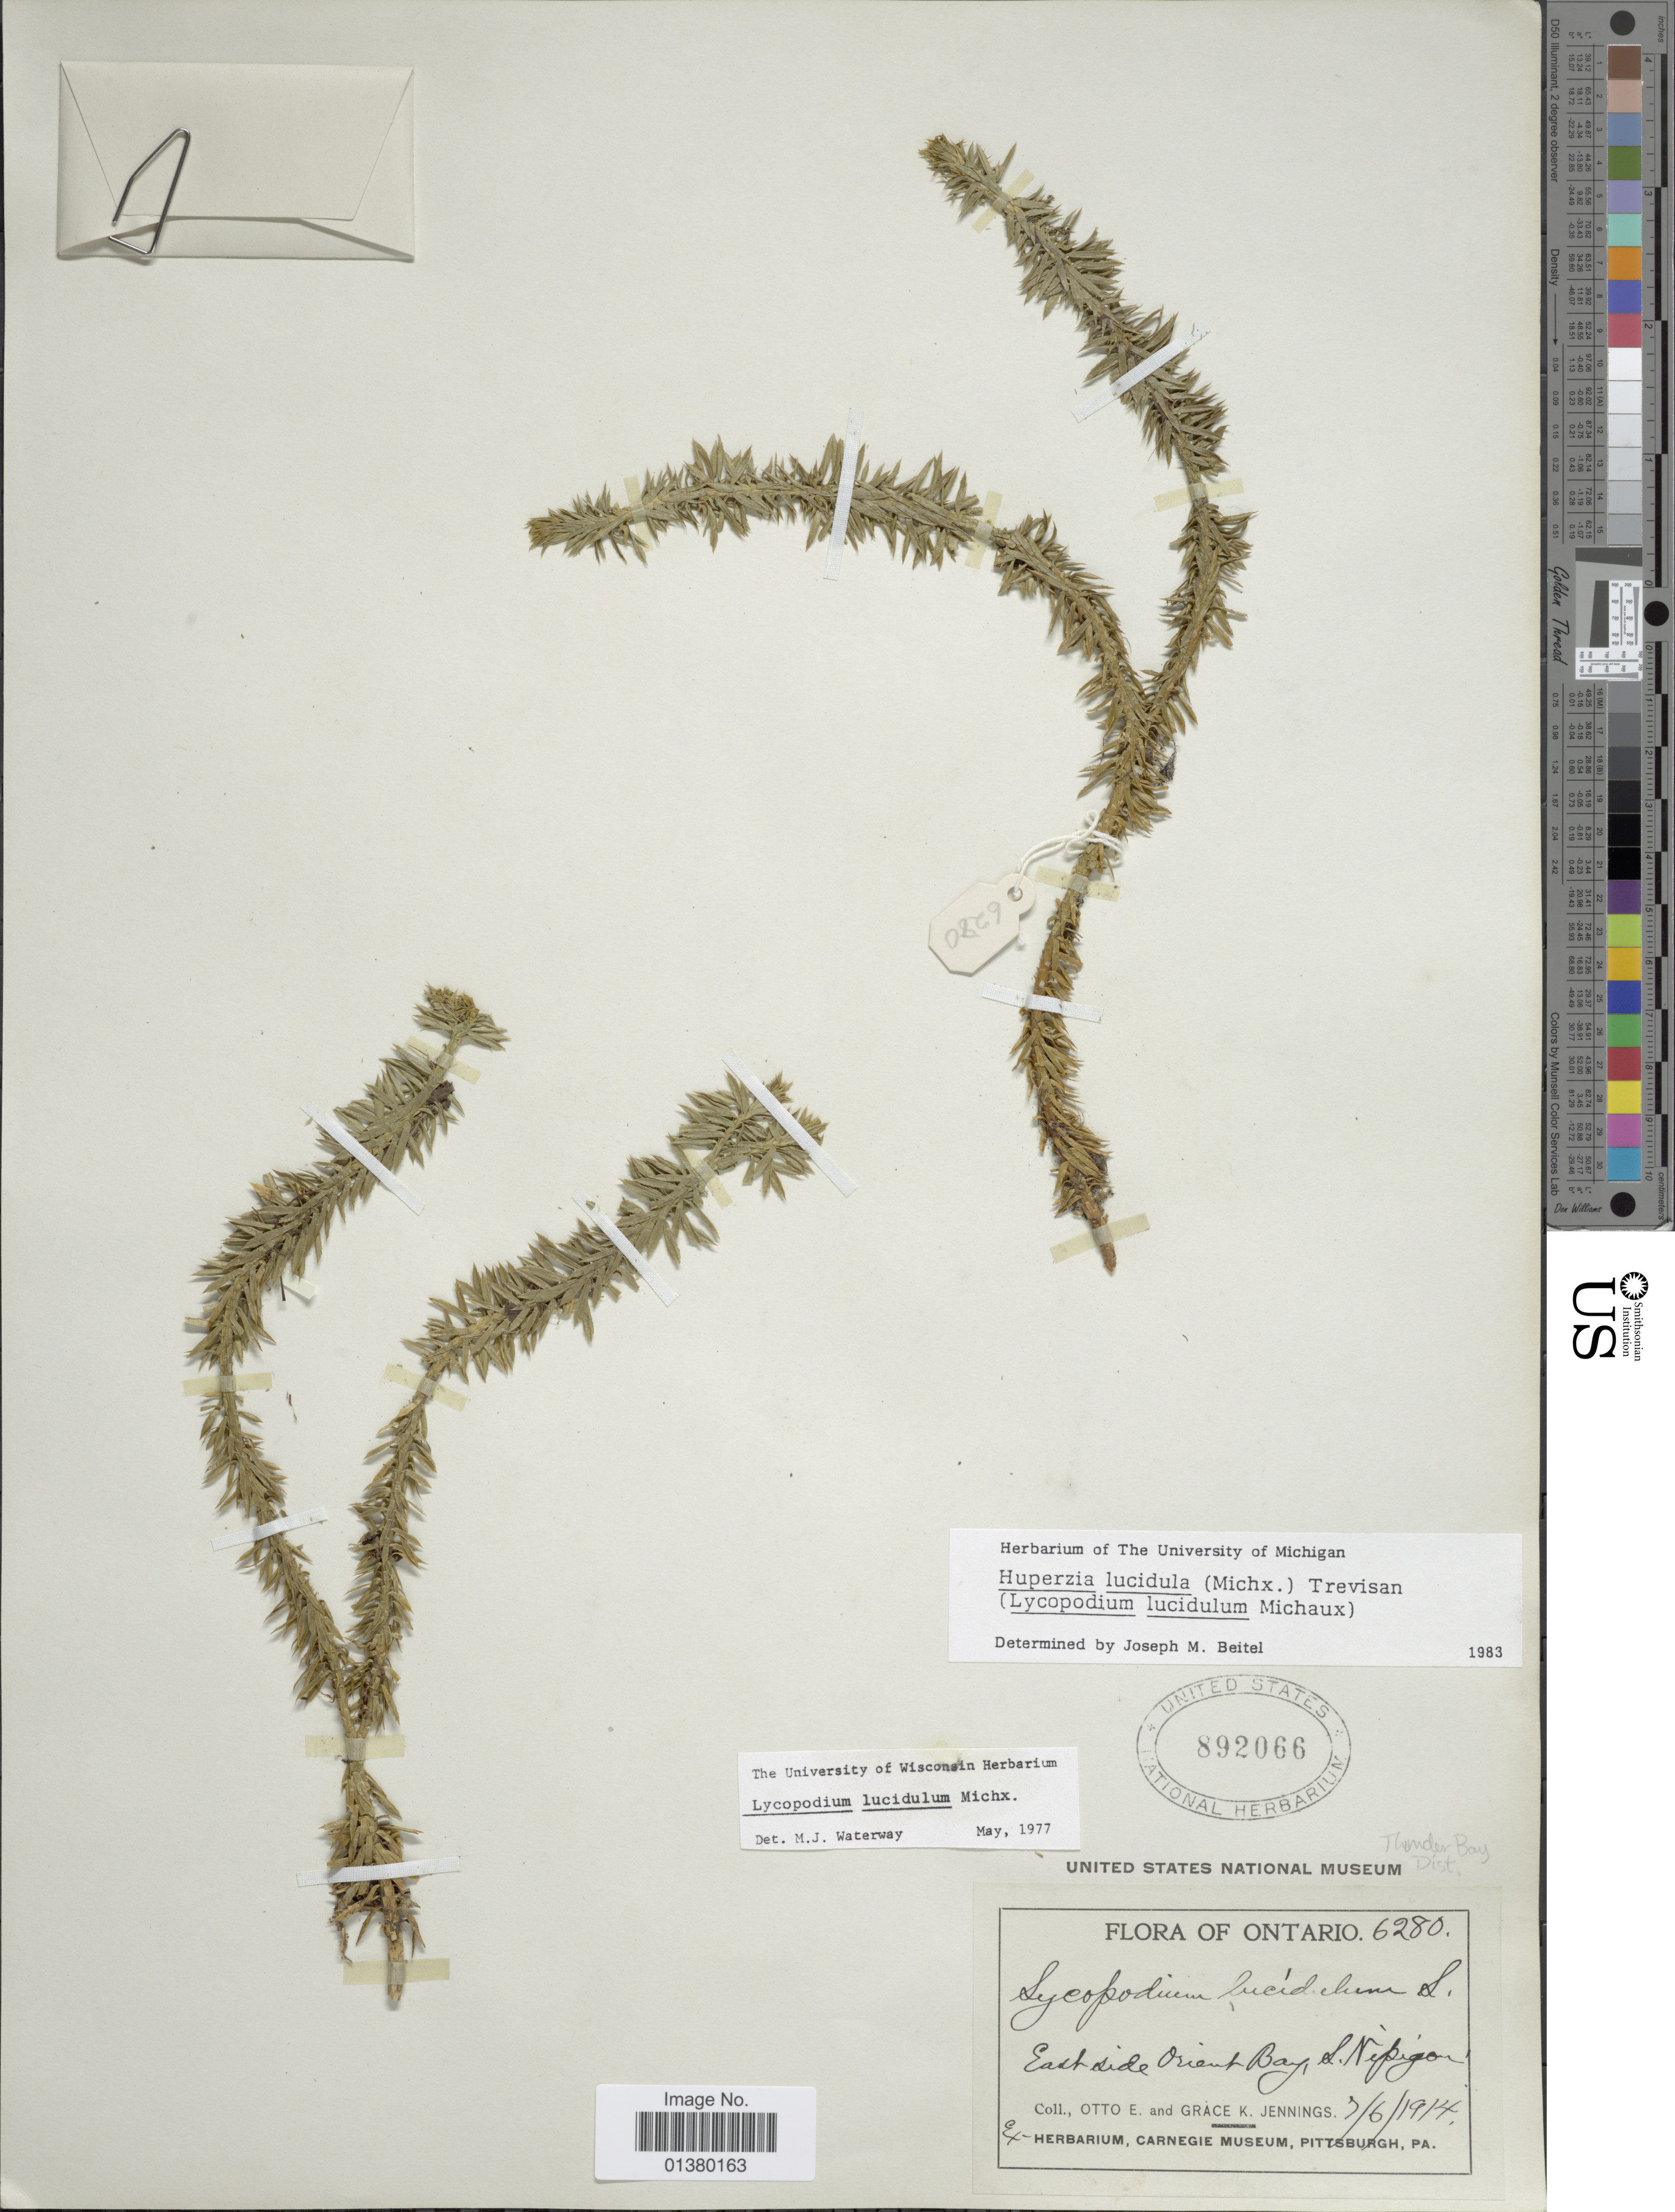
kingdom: Plantae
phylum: Tracheophyta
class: Lycopodiopsida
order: Lycopodiales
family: Lycopodiaceae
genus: Huperzia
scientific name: Huperzia lucidula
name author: (Michx.) Trevis.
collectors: O. E. Jennings & G. K. Jennings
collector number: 6280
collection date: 1914-06-07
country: Canada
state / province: Ontario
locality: East side Orient Bay, S Nipigon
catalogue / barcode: US 892066